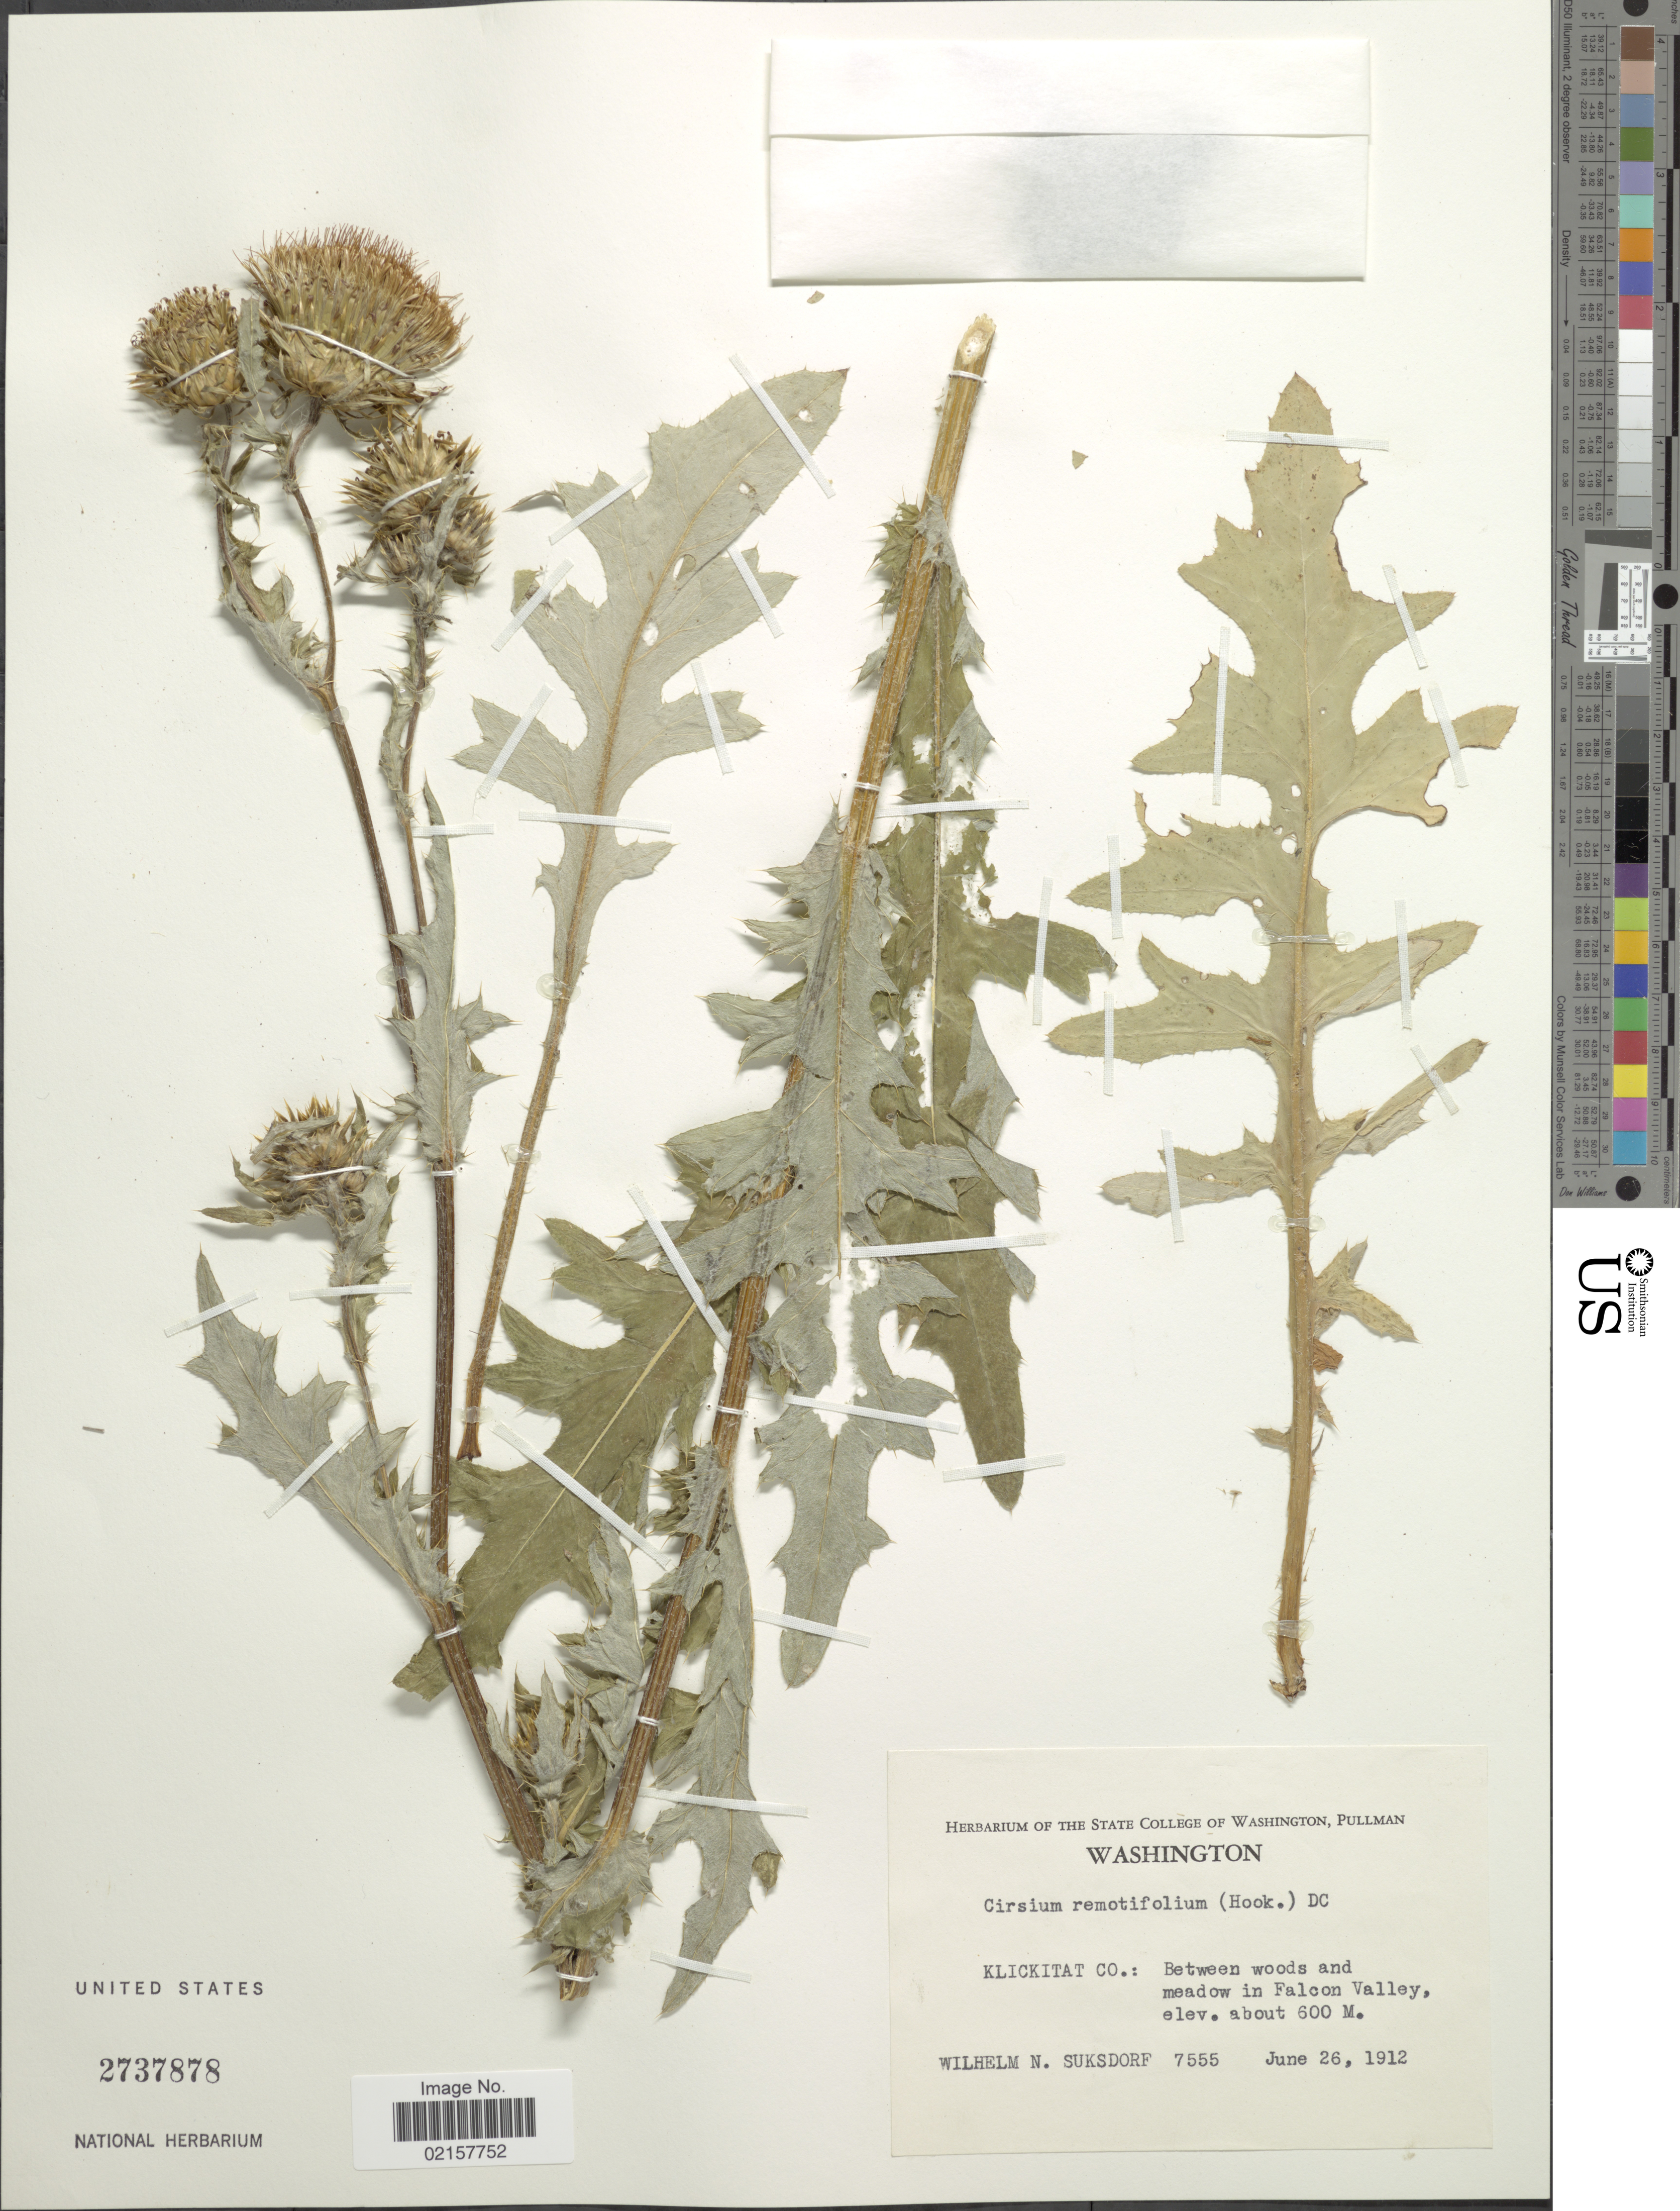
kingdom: Plantae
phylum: Tracheophyta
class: Magnoliopsida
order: Asterales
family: Asteraceae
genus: Cirsium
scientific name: Cirsium remotifolium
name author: (Hook.) DC.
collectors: W. N. Suksdorf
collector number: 555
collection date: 1912-06-26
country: United States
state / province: Washington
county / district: Klickitat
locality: Klickitat Co.: between woods and meadow in Falcon Valley.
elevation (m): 600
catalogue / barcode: US 2737878